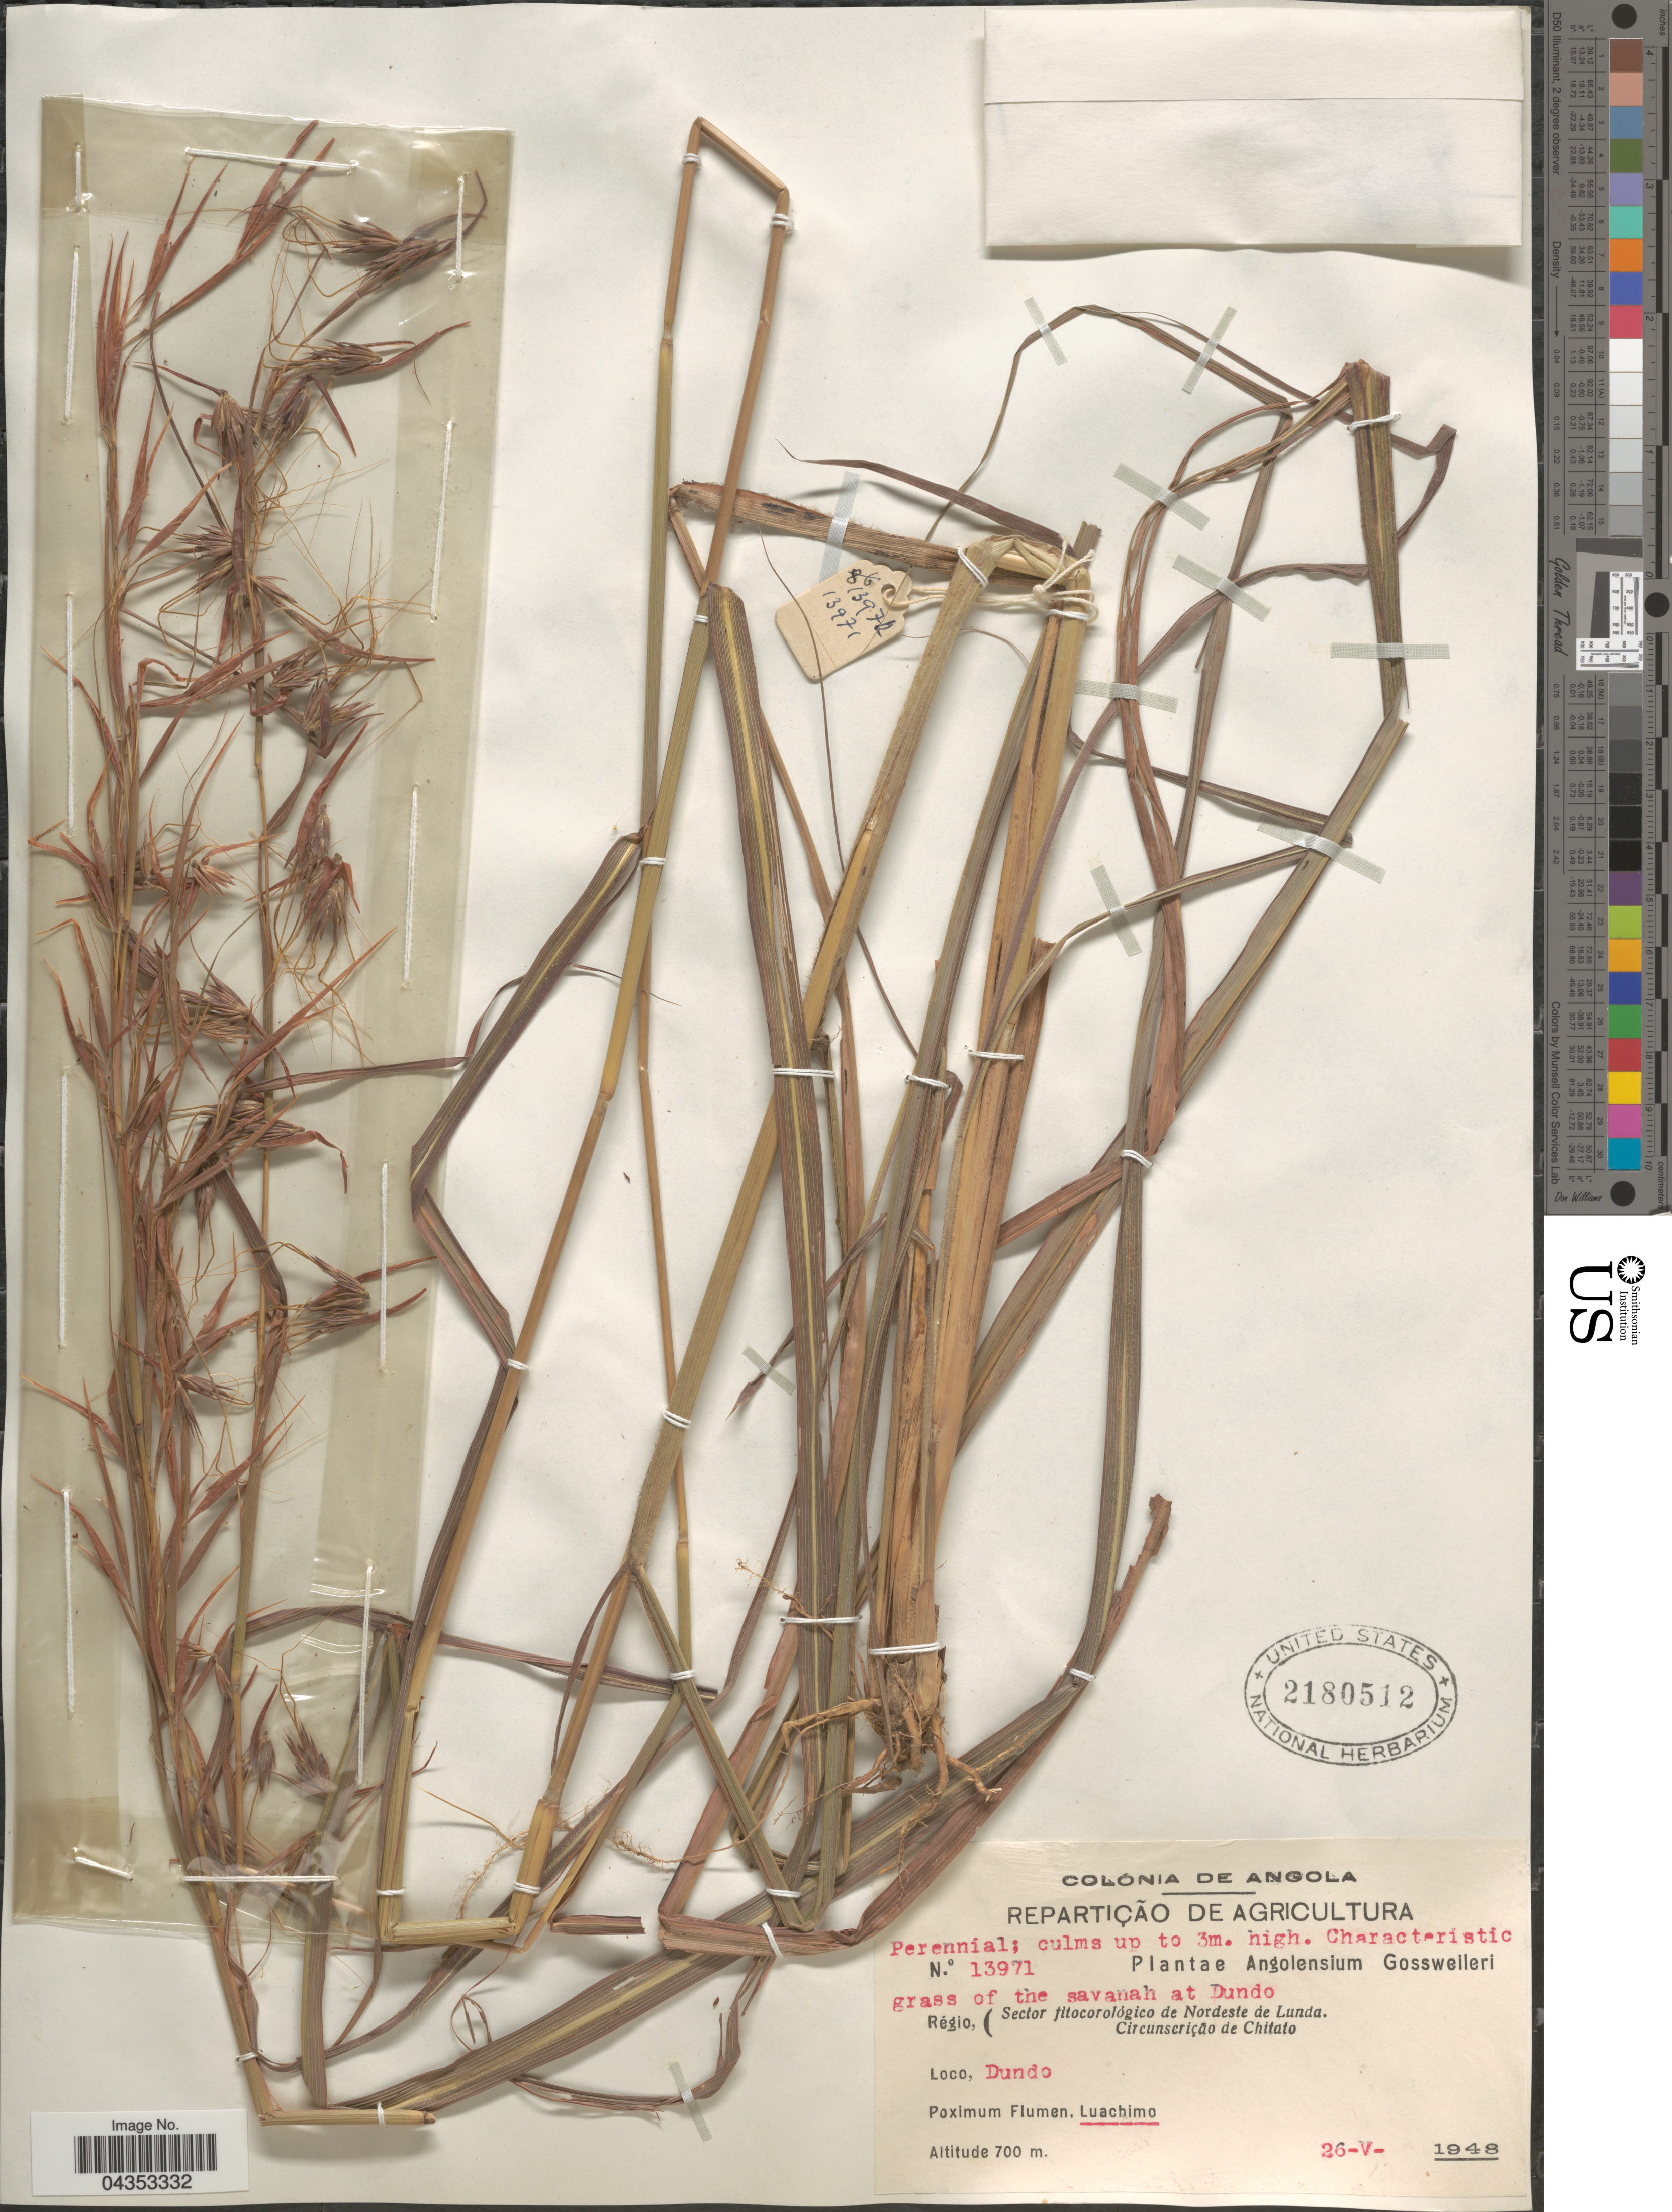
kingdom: Plantae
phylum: Tracheophyta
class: Liliopsida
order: Poales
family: Poaceae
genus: Hyparrhenia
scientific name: Hyparrhenia familiaris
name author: (Steud.) Stapf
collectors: -. Gossweiler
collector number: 13971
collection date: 1948-05-26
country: Angola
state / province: Lunda Norte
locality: Colónia de Angola. Grass of the savannah at Dundo. Régio, (Sector fitocorológico de Nordeste de Lunda. Circunscrição de Chitato. Dundo. Proximum Flumen, Luachimo.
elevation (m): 700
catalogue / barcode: US 2180512